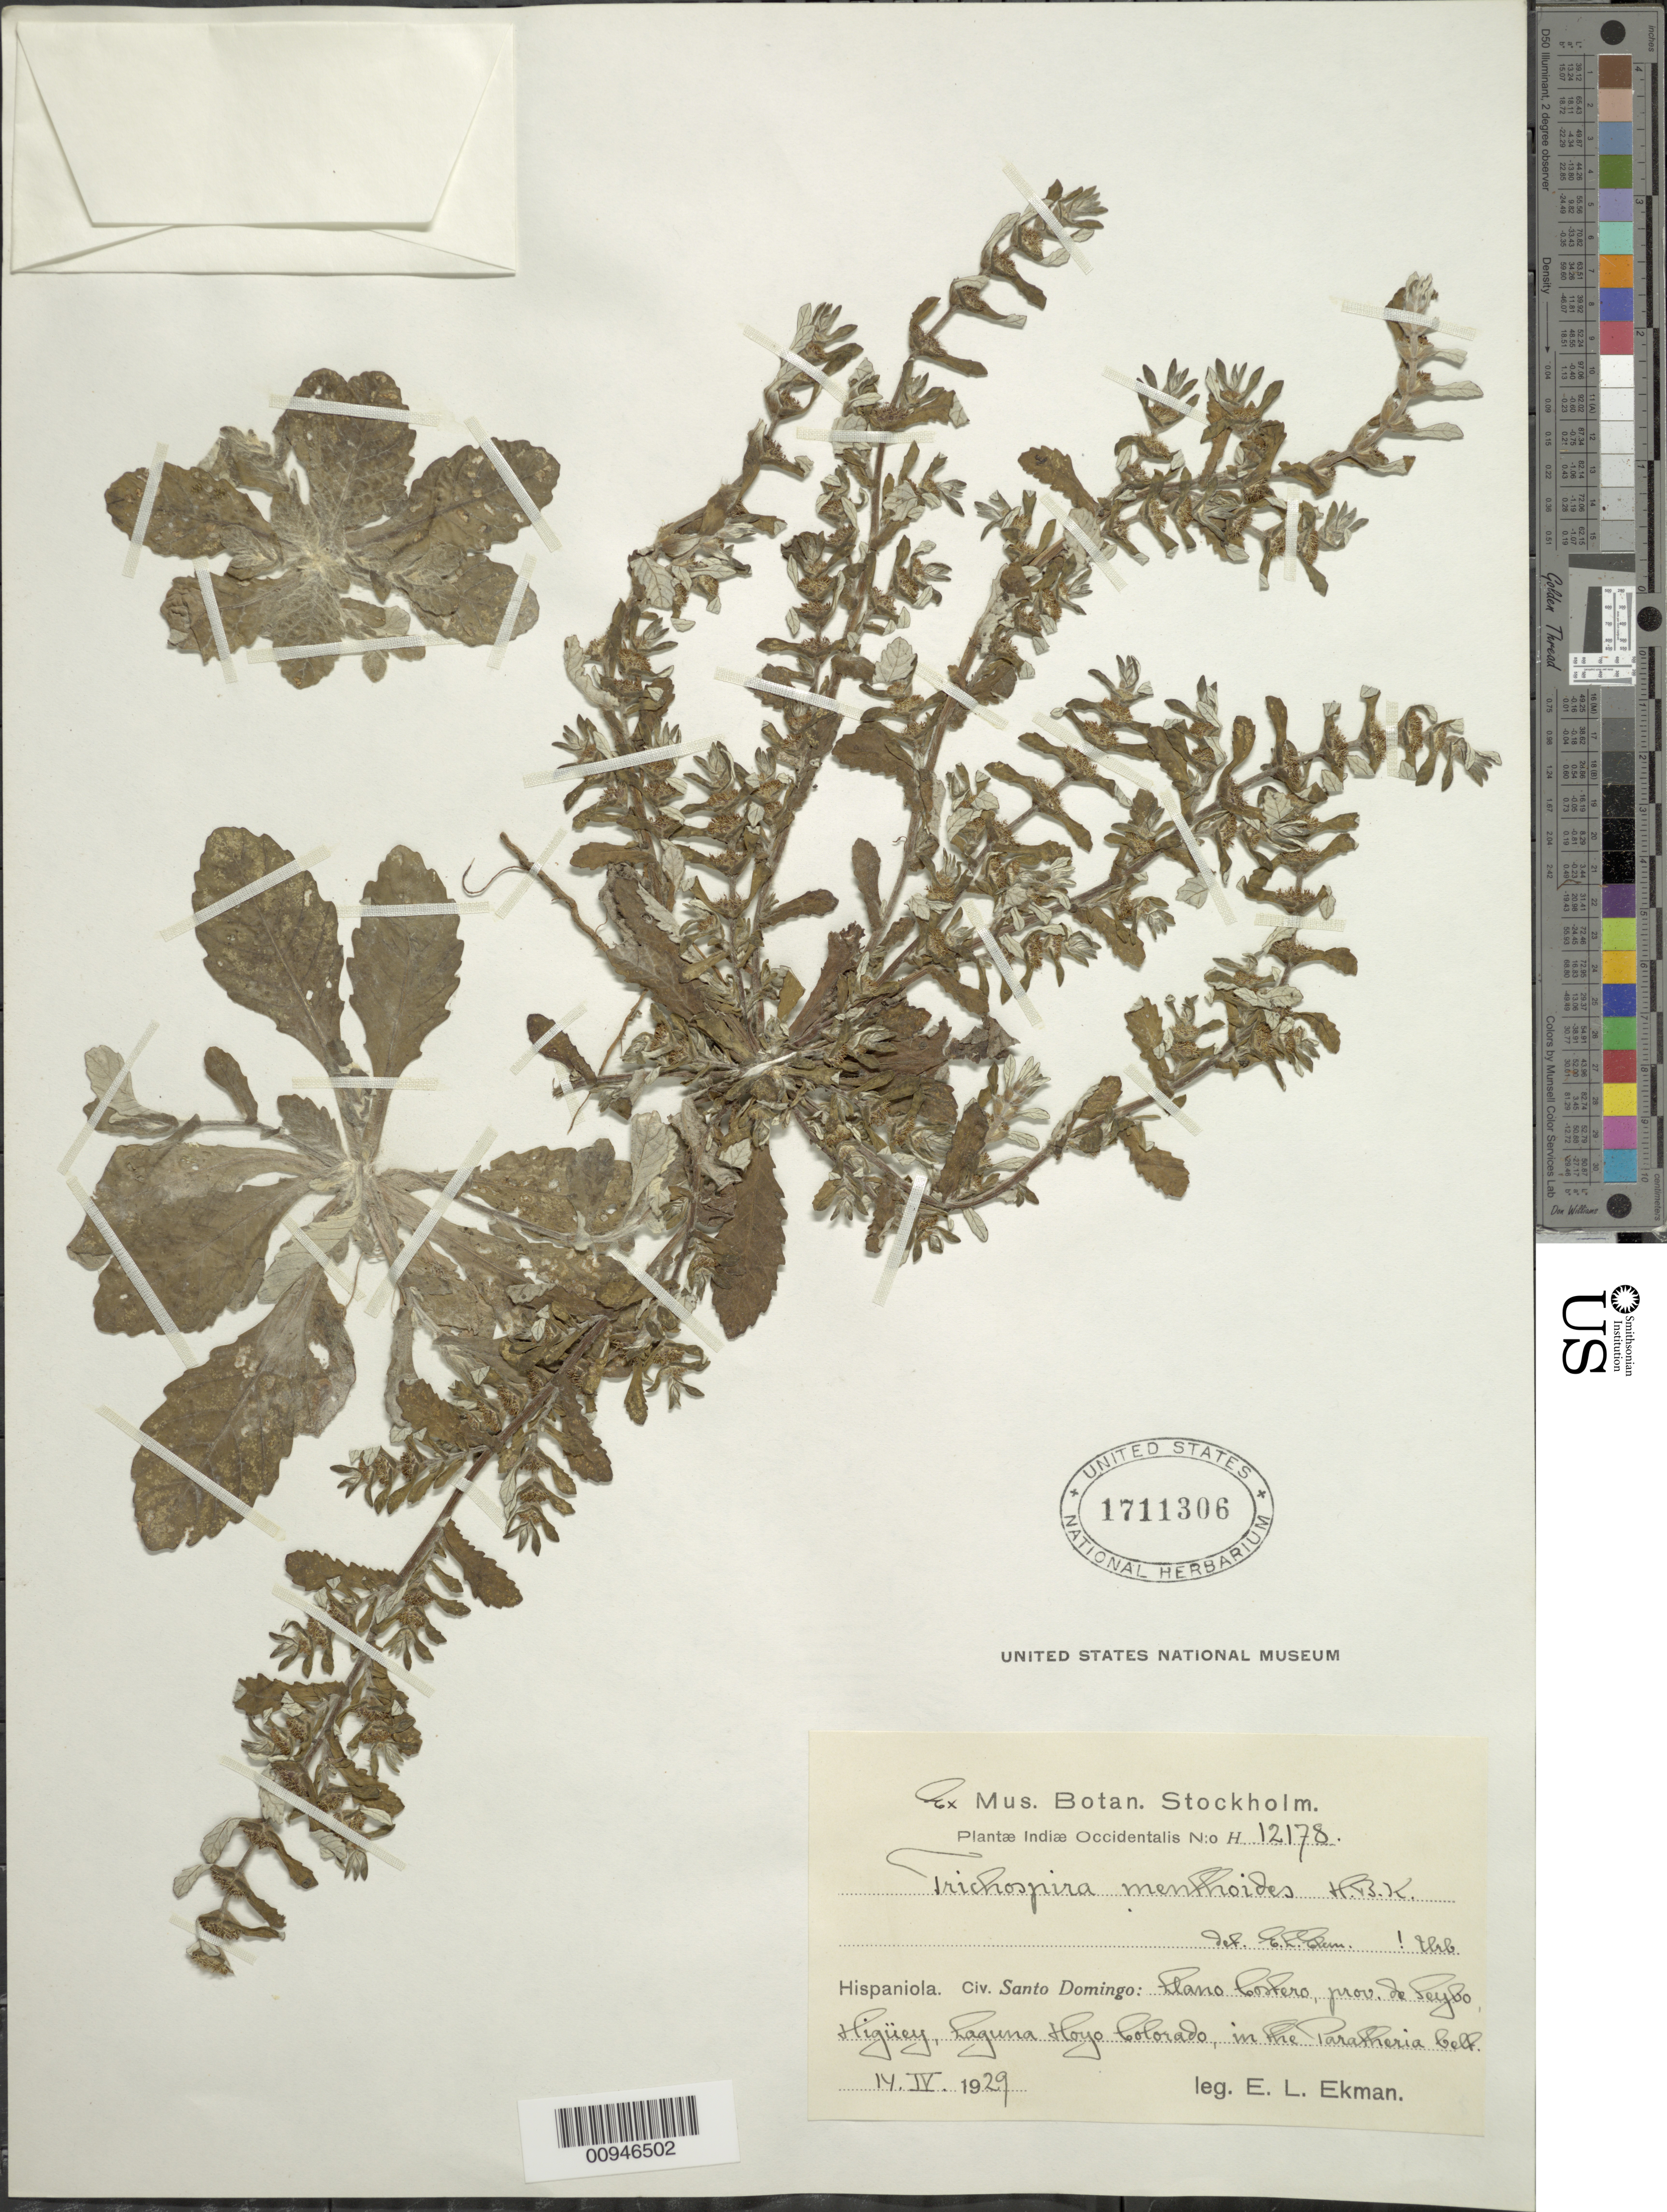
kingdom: Plantae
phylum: Tracheophyta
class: Magnoliopsida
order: Asterales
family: Asteraceae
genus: Trichospira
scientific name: Trichospira verticillata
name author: (L.) S.F. Blake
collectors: E. L. Ekman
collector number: H 12178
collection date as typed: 14 Apr 1929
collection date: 1929-04-14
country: Dominican Republic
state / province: El Seibo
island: Hispaniola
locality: Llano Costero, Higüey, Laguna Hoyo Colorado, in the middle of the Paratheria belt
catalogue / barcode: US 1711306